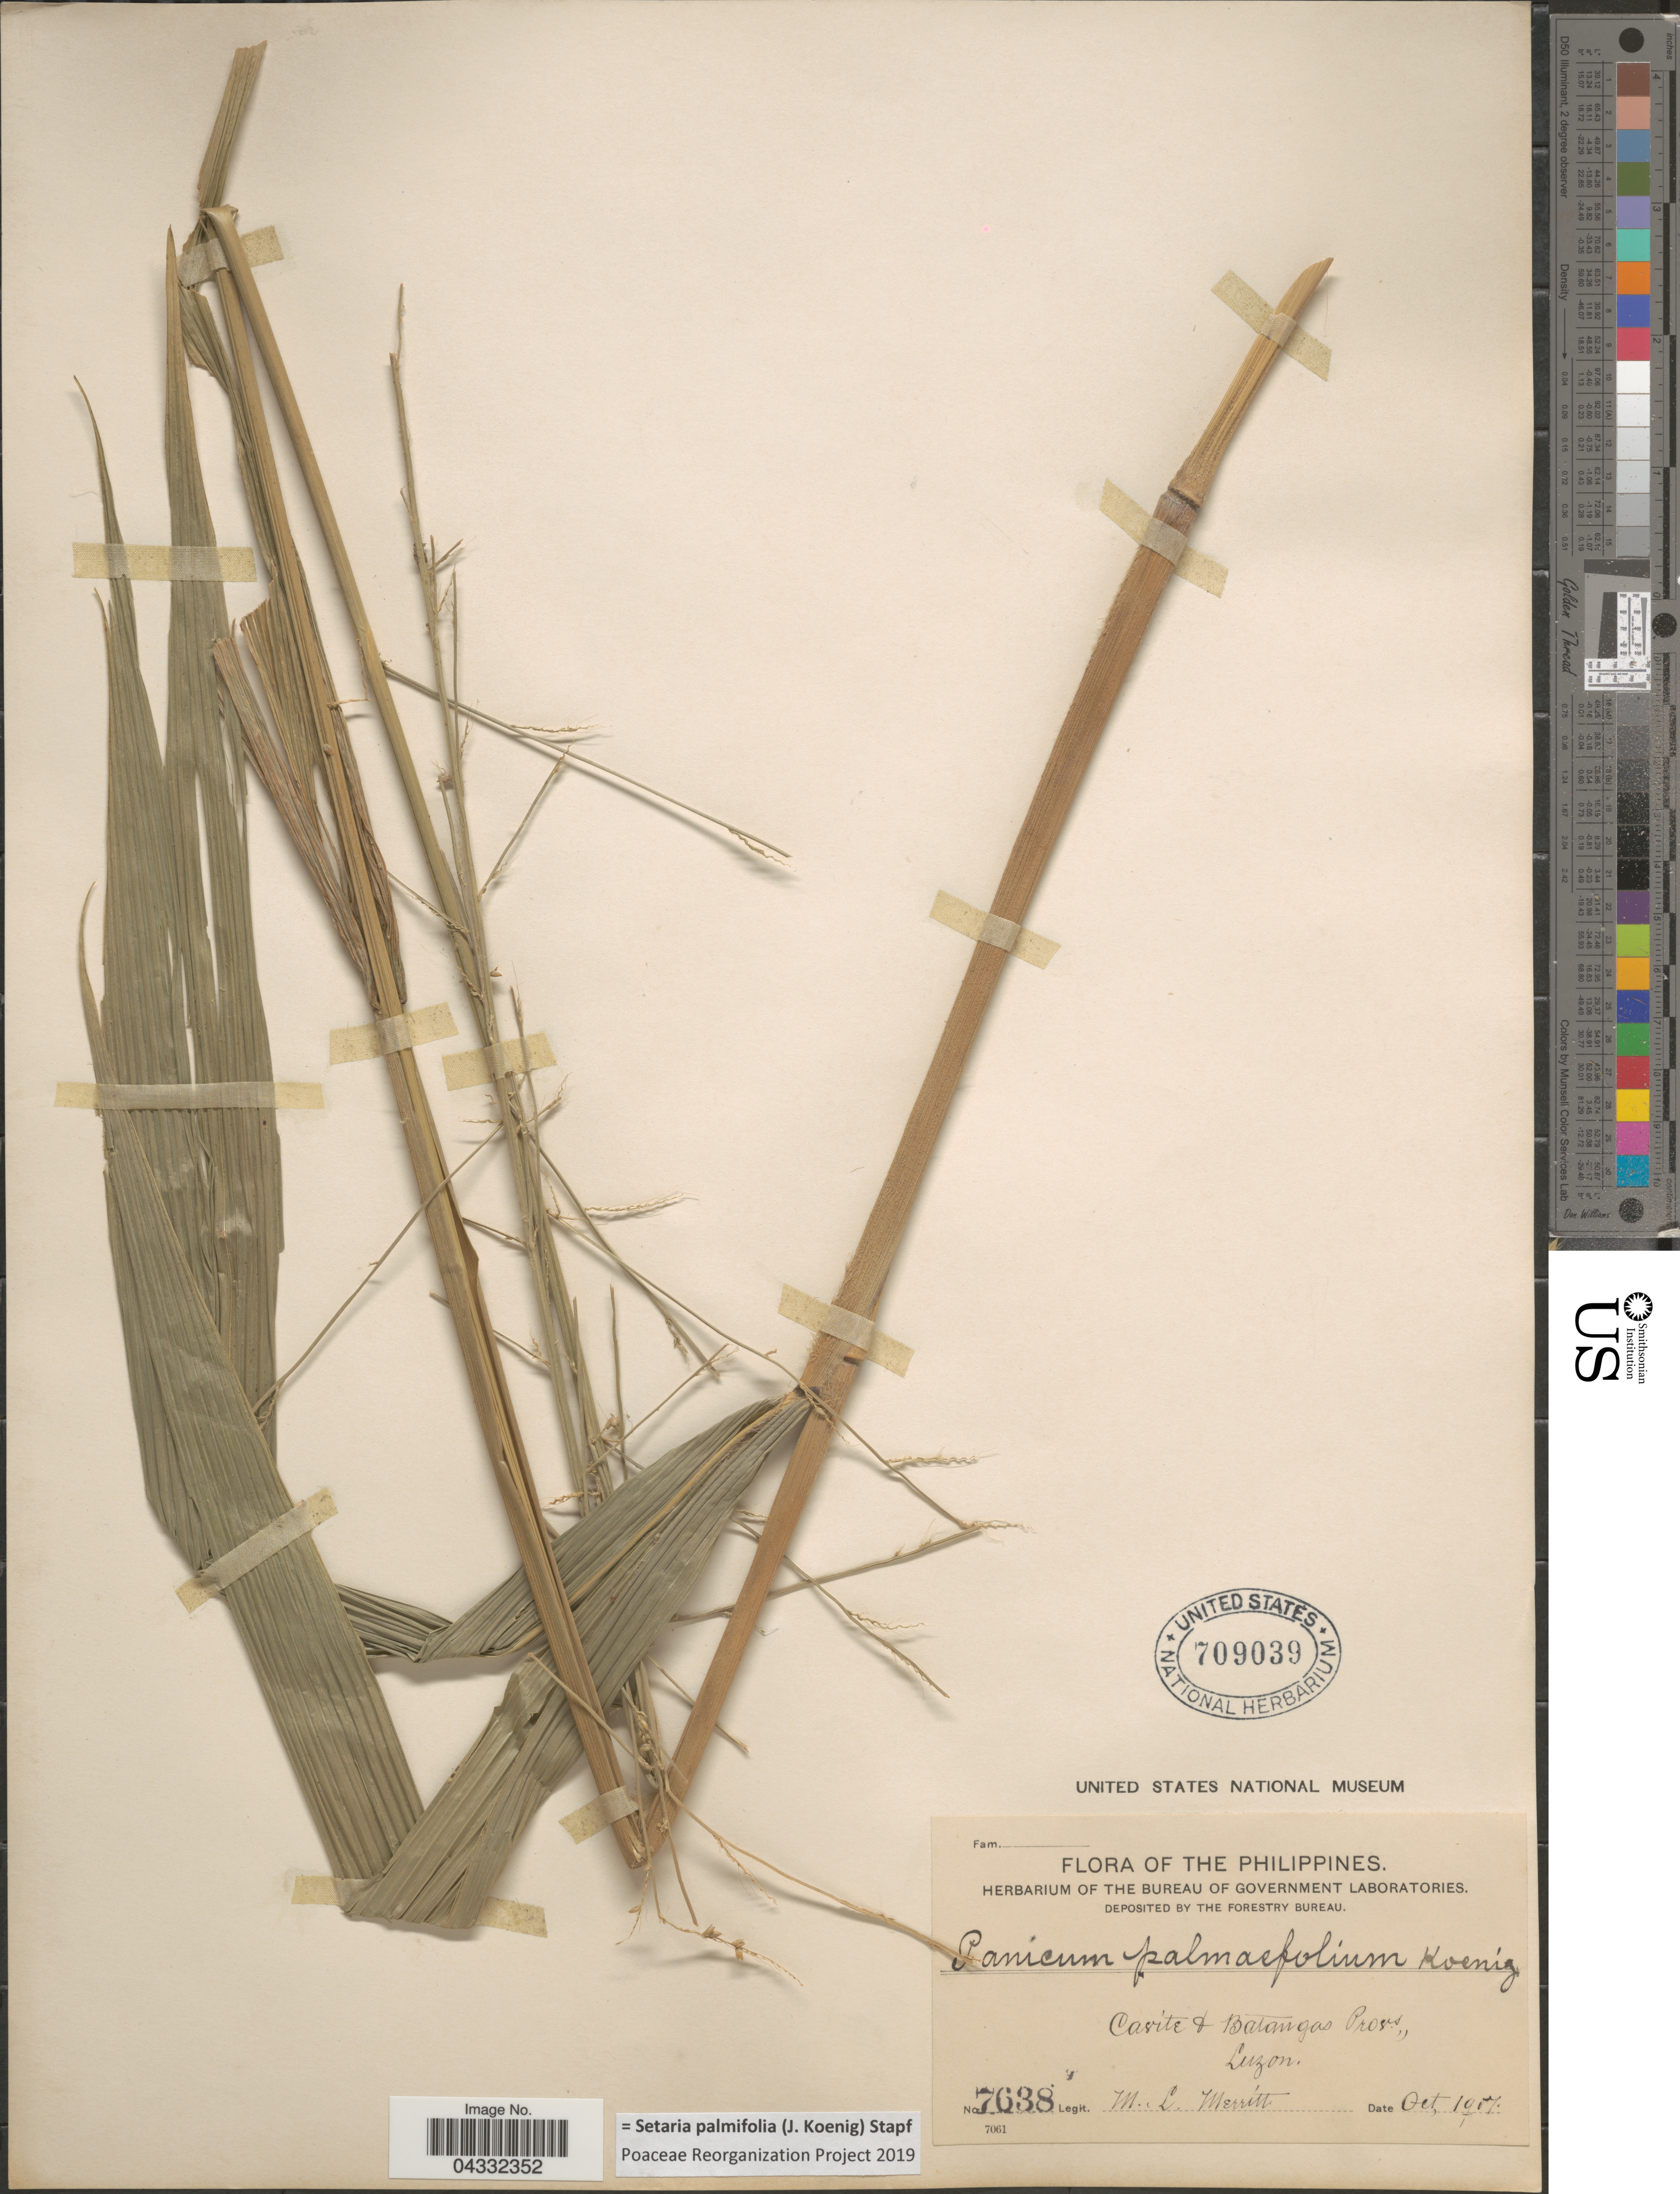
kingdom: Plantae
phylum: Tracheophyta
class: Liliopsida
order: Poales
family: Poaceae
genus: Setaria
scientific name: Setaria palmifolia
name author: (J. Koenig) Stapf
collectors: M. L. Merritt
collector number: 7638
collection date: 1907-10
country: Philippines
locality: Cavite of Batangas Provs., Luzon.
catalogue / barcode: US 709039